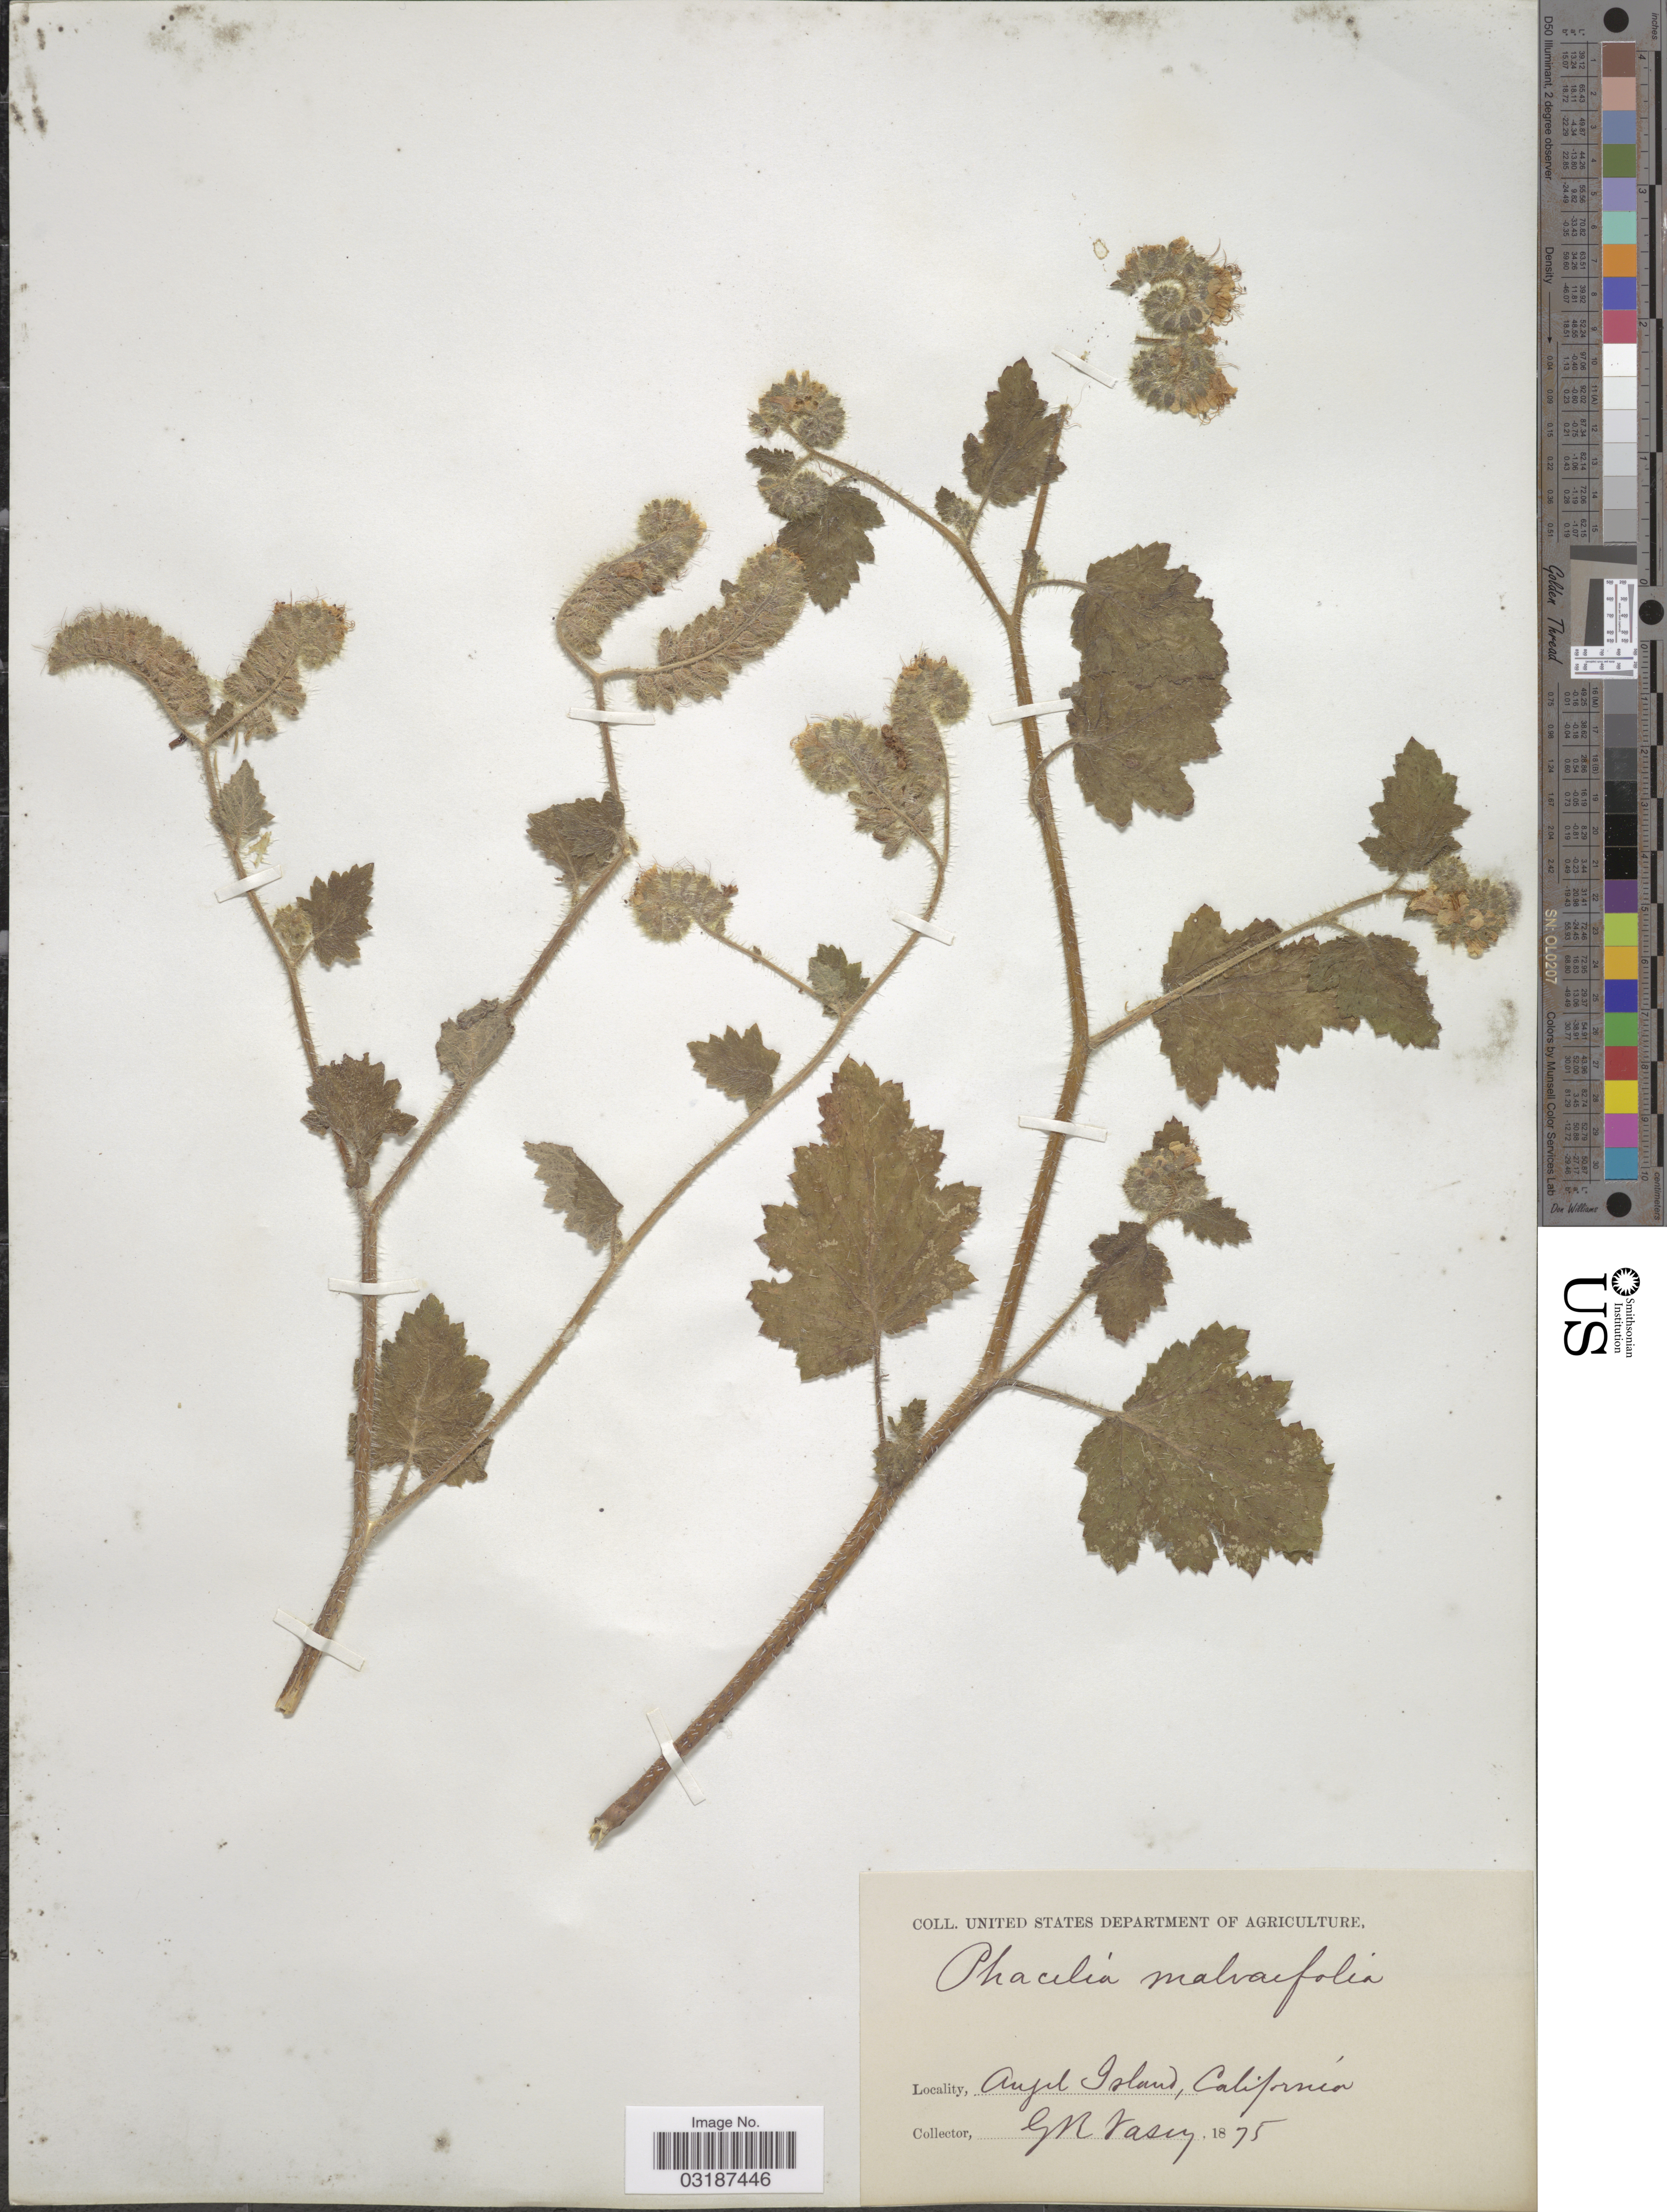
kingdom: Plantae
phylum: Tracheophyta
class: Magnoliopsida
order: Boraginales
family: Hydrophyllaceae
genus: Phacelia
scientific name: Phacelia malvifolia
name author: Cham.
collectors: G. R. Vasey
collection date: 1875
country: United States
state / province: California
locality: Angel Island.